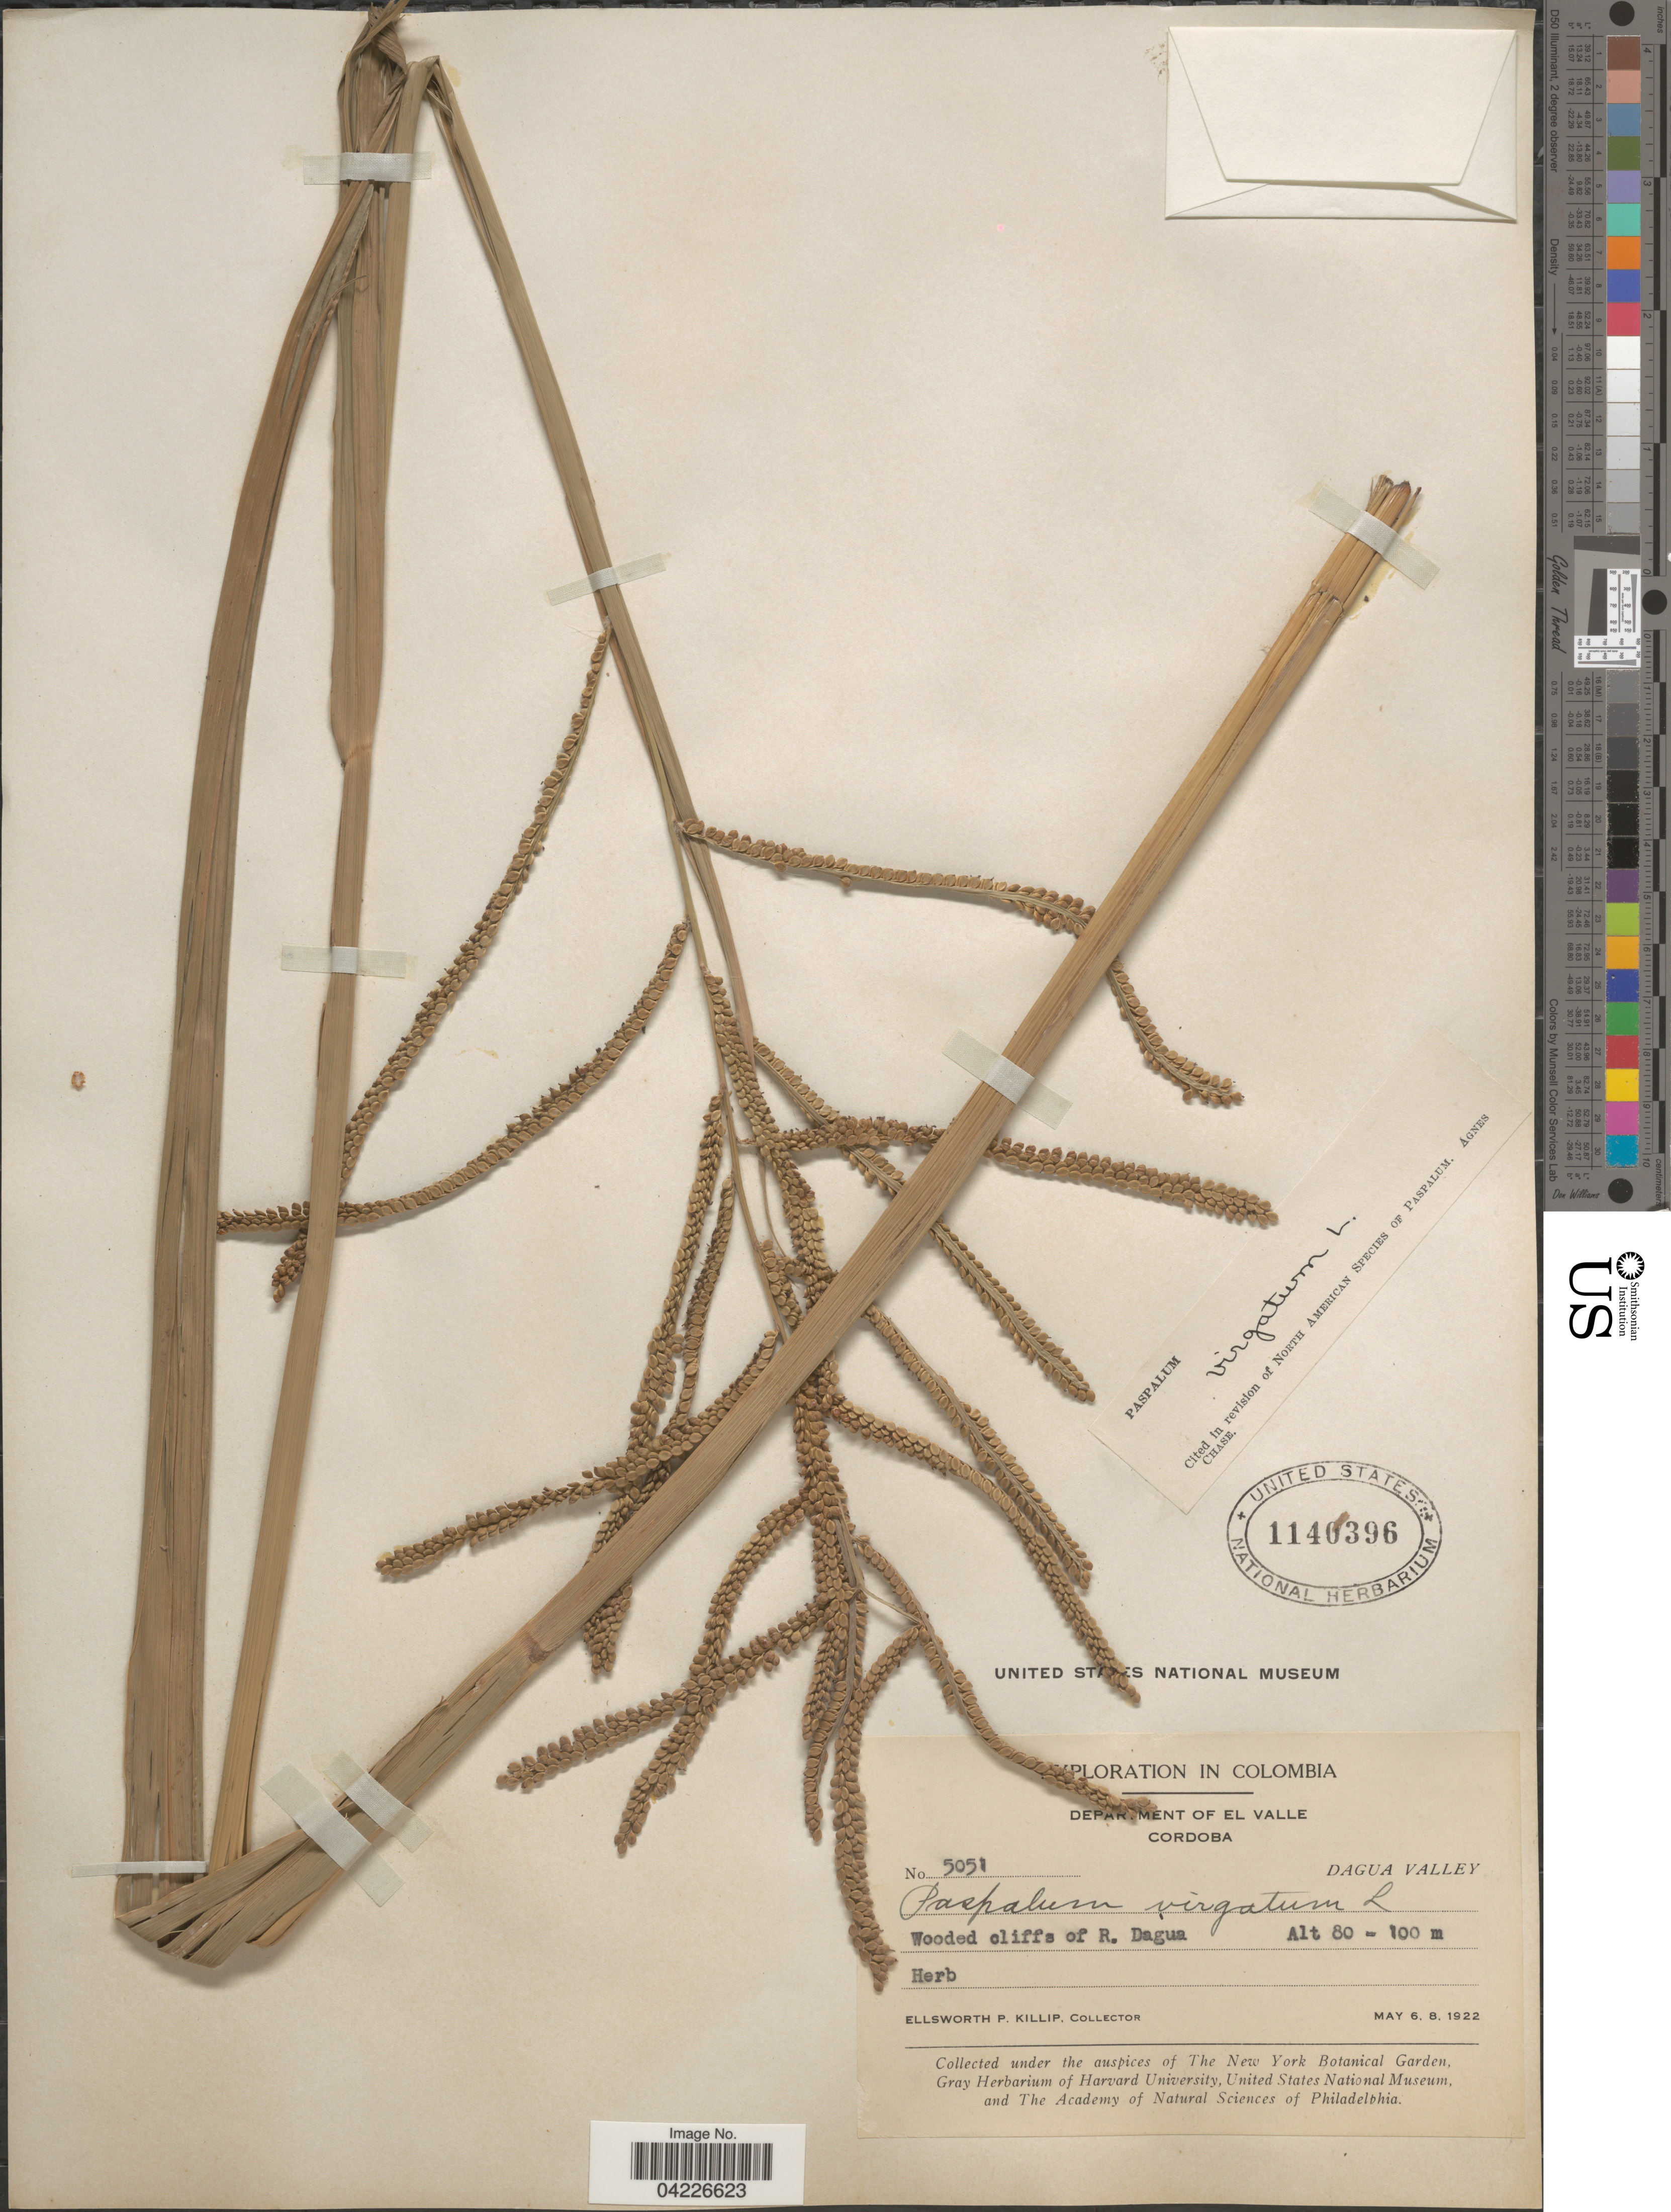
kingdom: Plantae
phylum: Tracheophyta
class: Liliopsida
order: Poales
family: Poaceae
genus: Paspalum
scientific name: Paspalum virgatum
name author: L.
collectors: E. P. Killip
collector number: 5051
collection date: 1922-05-06/1922-05-08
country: Colombia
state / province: Valle del Cauca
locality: Exploration in Colombia. Department of El Valle. Cordoba. Dagua Valley. Wooded cliffs of R. Dagua.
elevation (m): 80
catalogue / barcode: US 1140396